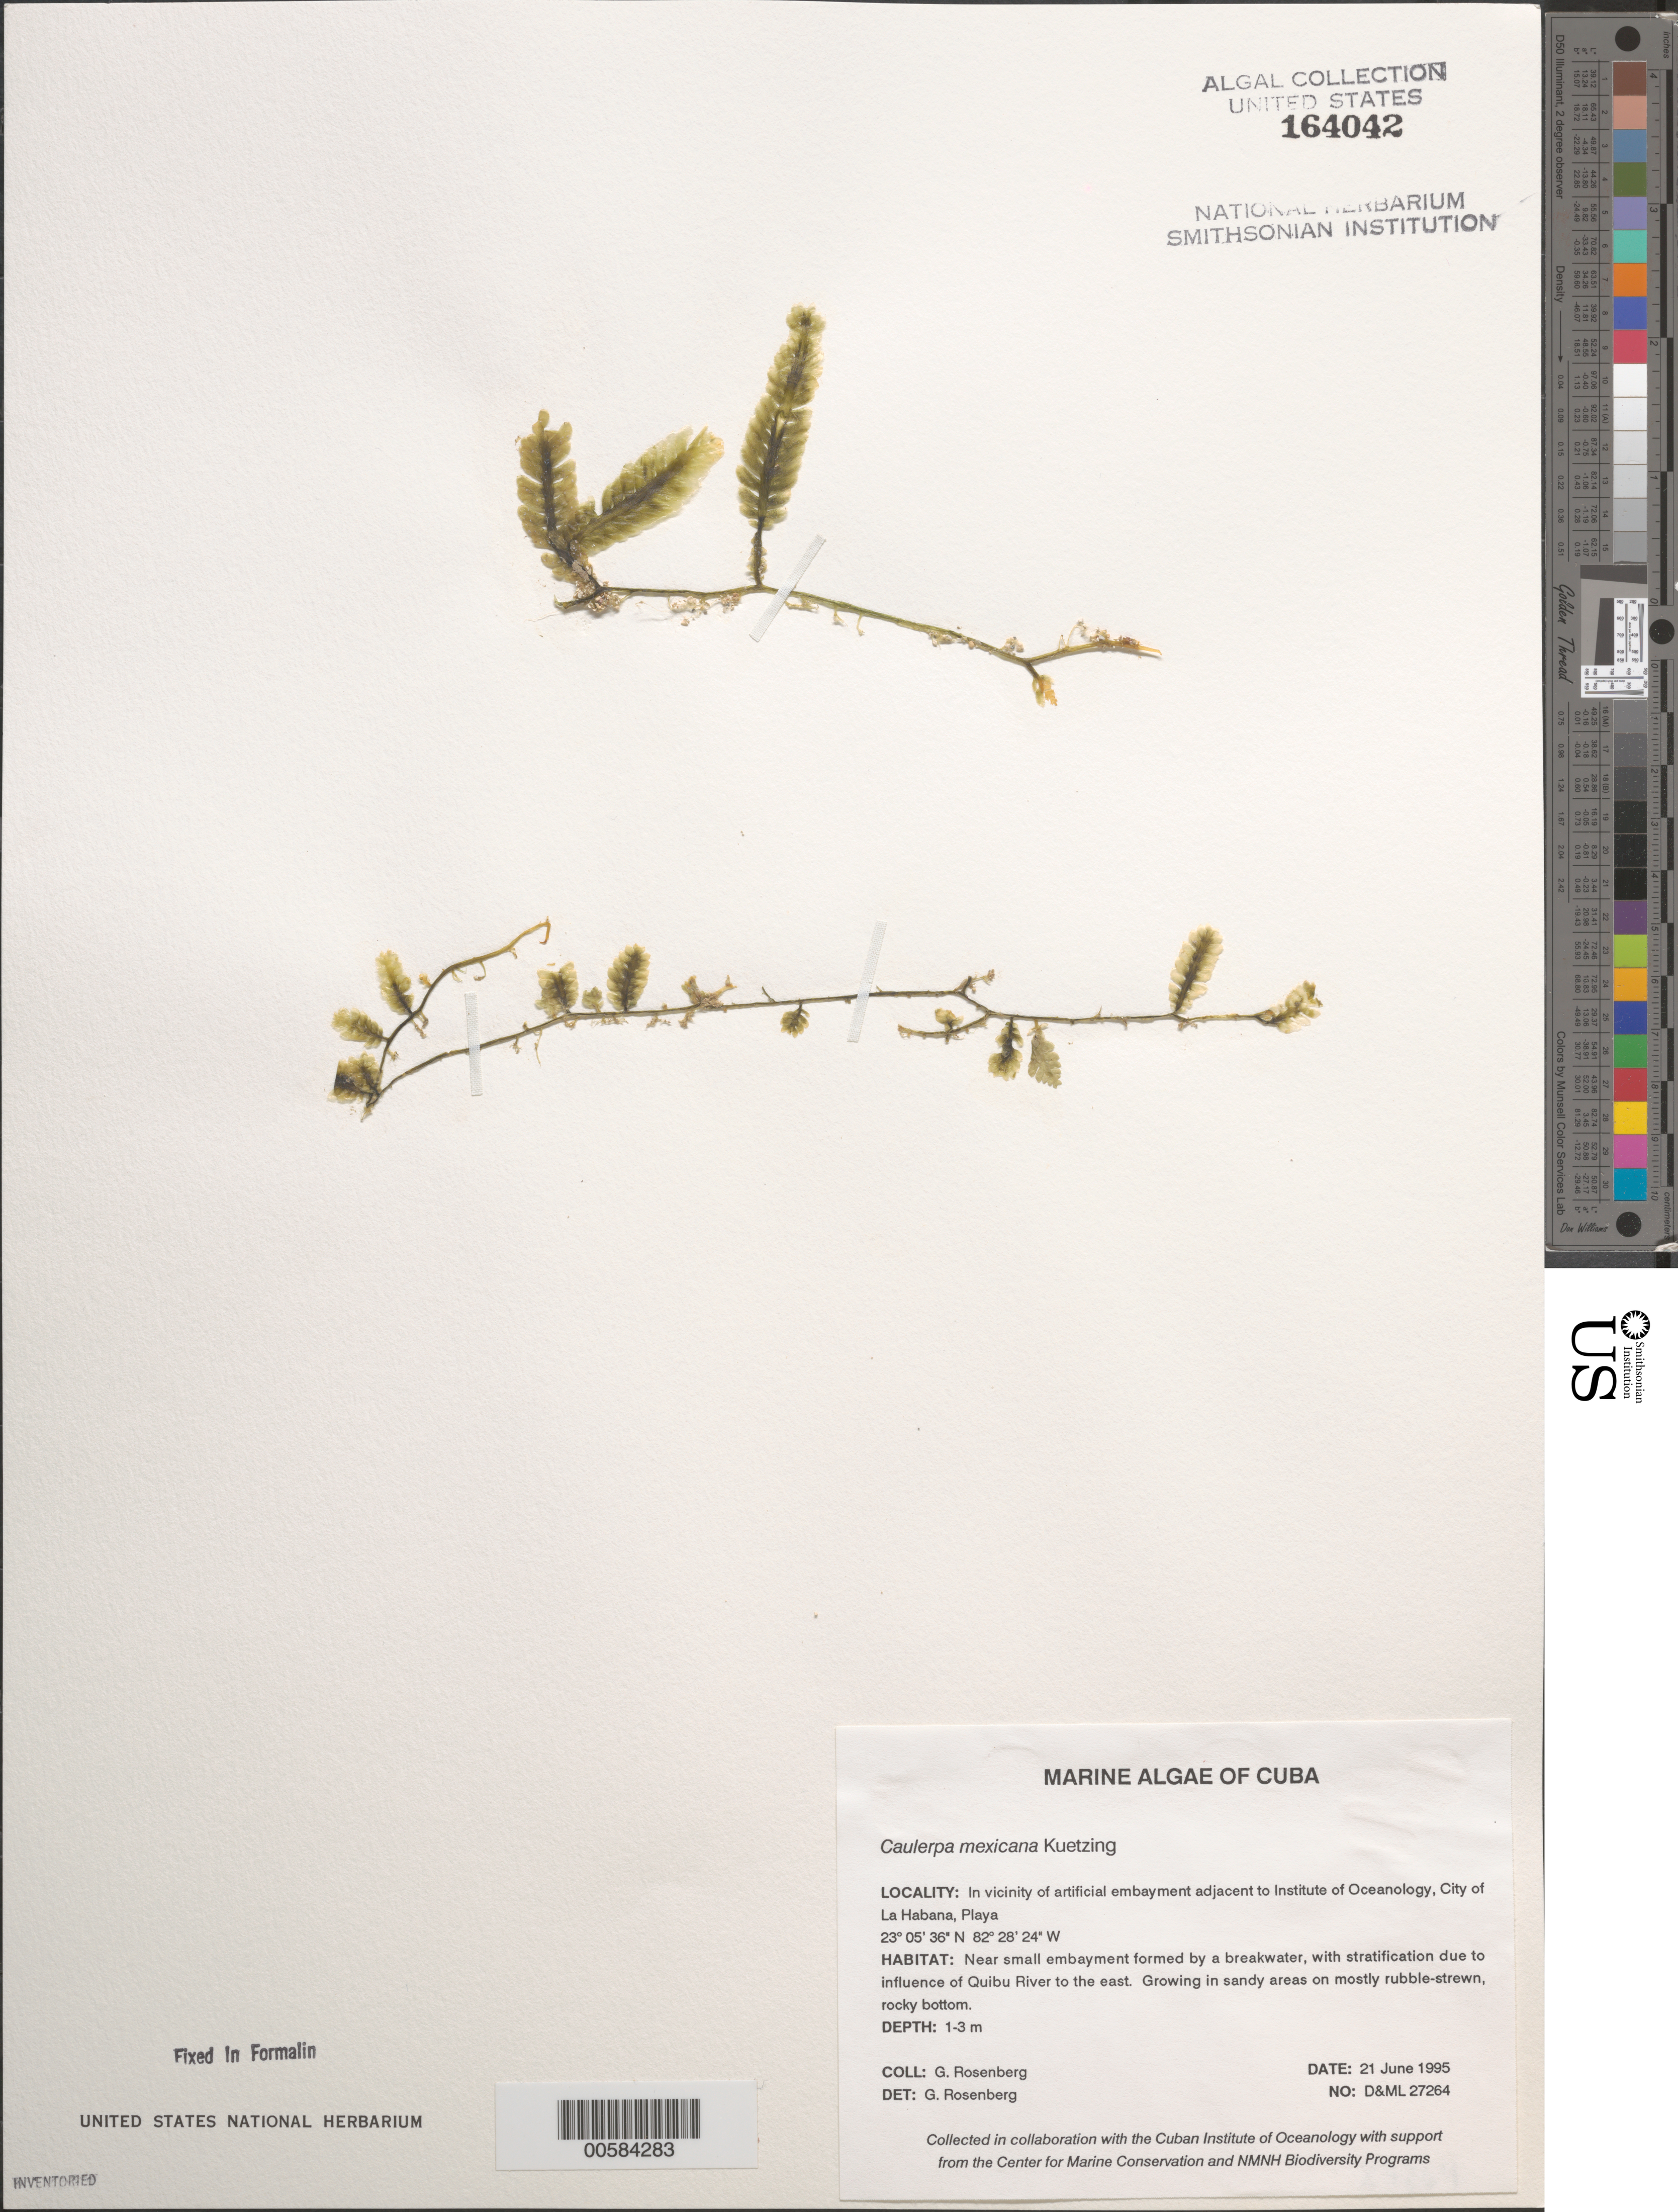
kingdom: Plantae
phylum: Chlorophyta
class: Ulvophyceae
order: Bryopsidales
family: Caulerpaceae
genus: Caulerpa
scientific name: Caulerpa mexicana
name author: Sond. ex Kütz.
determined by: Rosenberg, G.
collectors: G. Rosenberg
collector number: D&ML 27264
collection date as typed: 21 Jun 1995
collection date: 1995-06-21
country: Cuba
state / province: La Habana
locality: La habana, by institute of oceanology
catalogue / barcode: US 164042